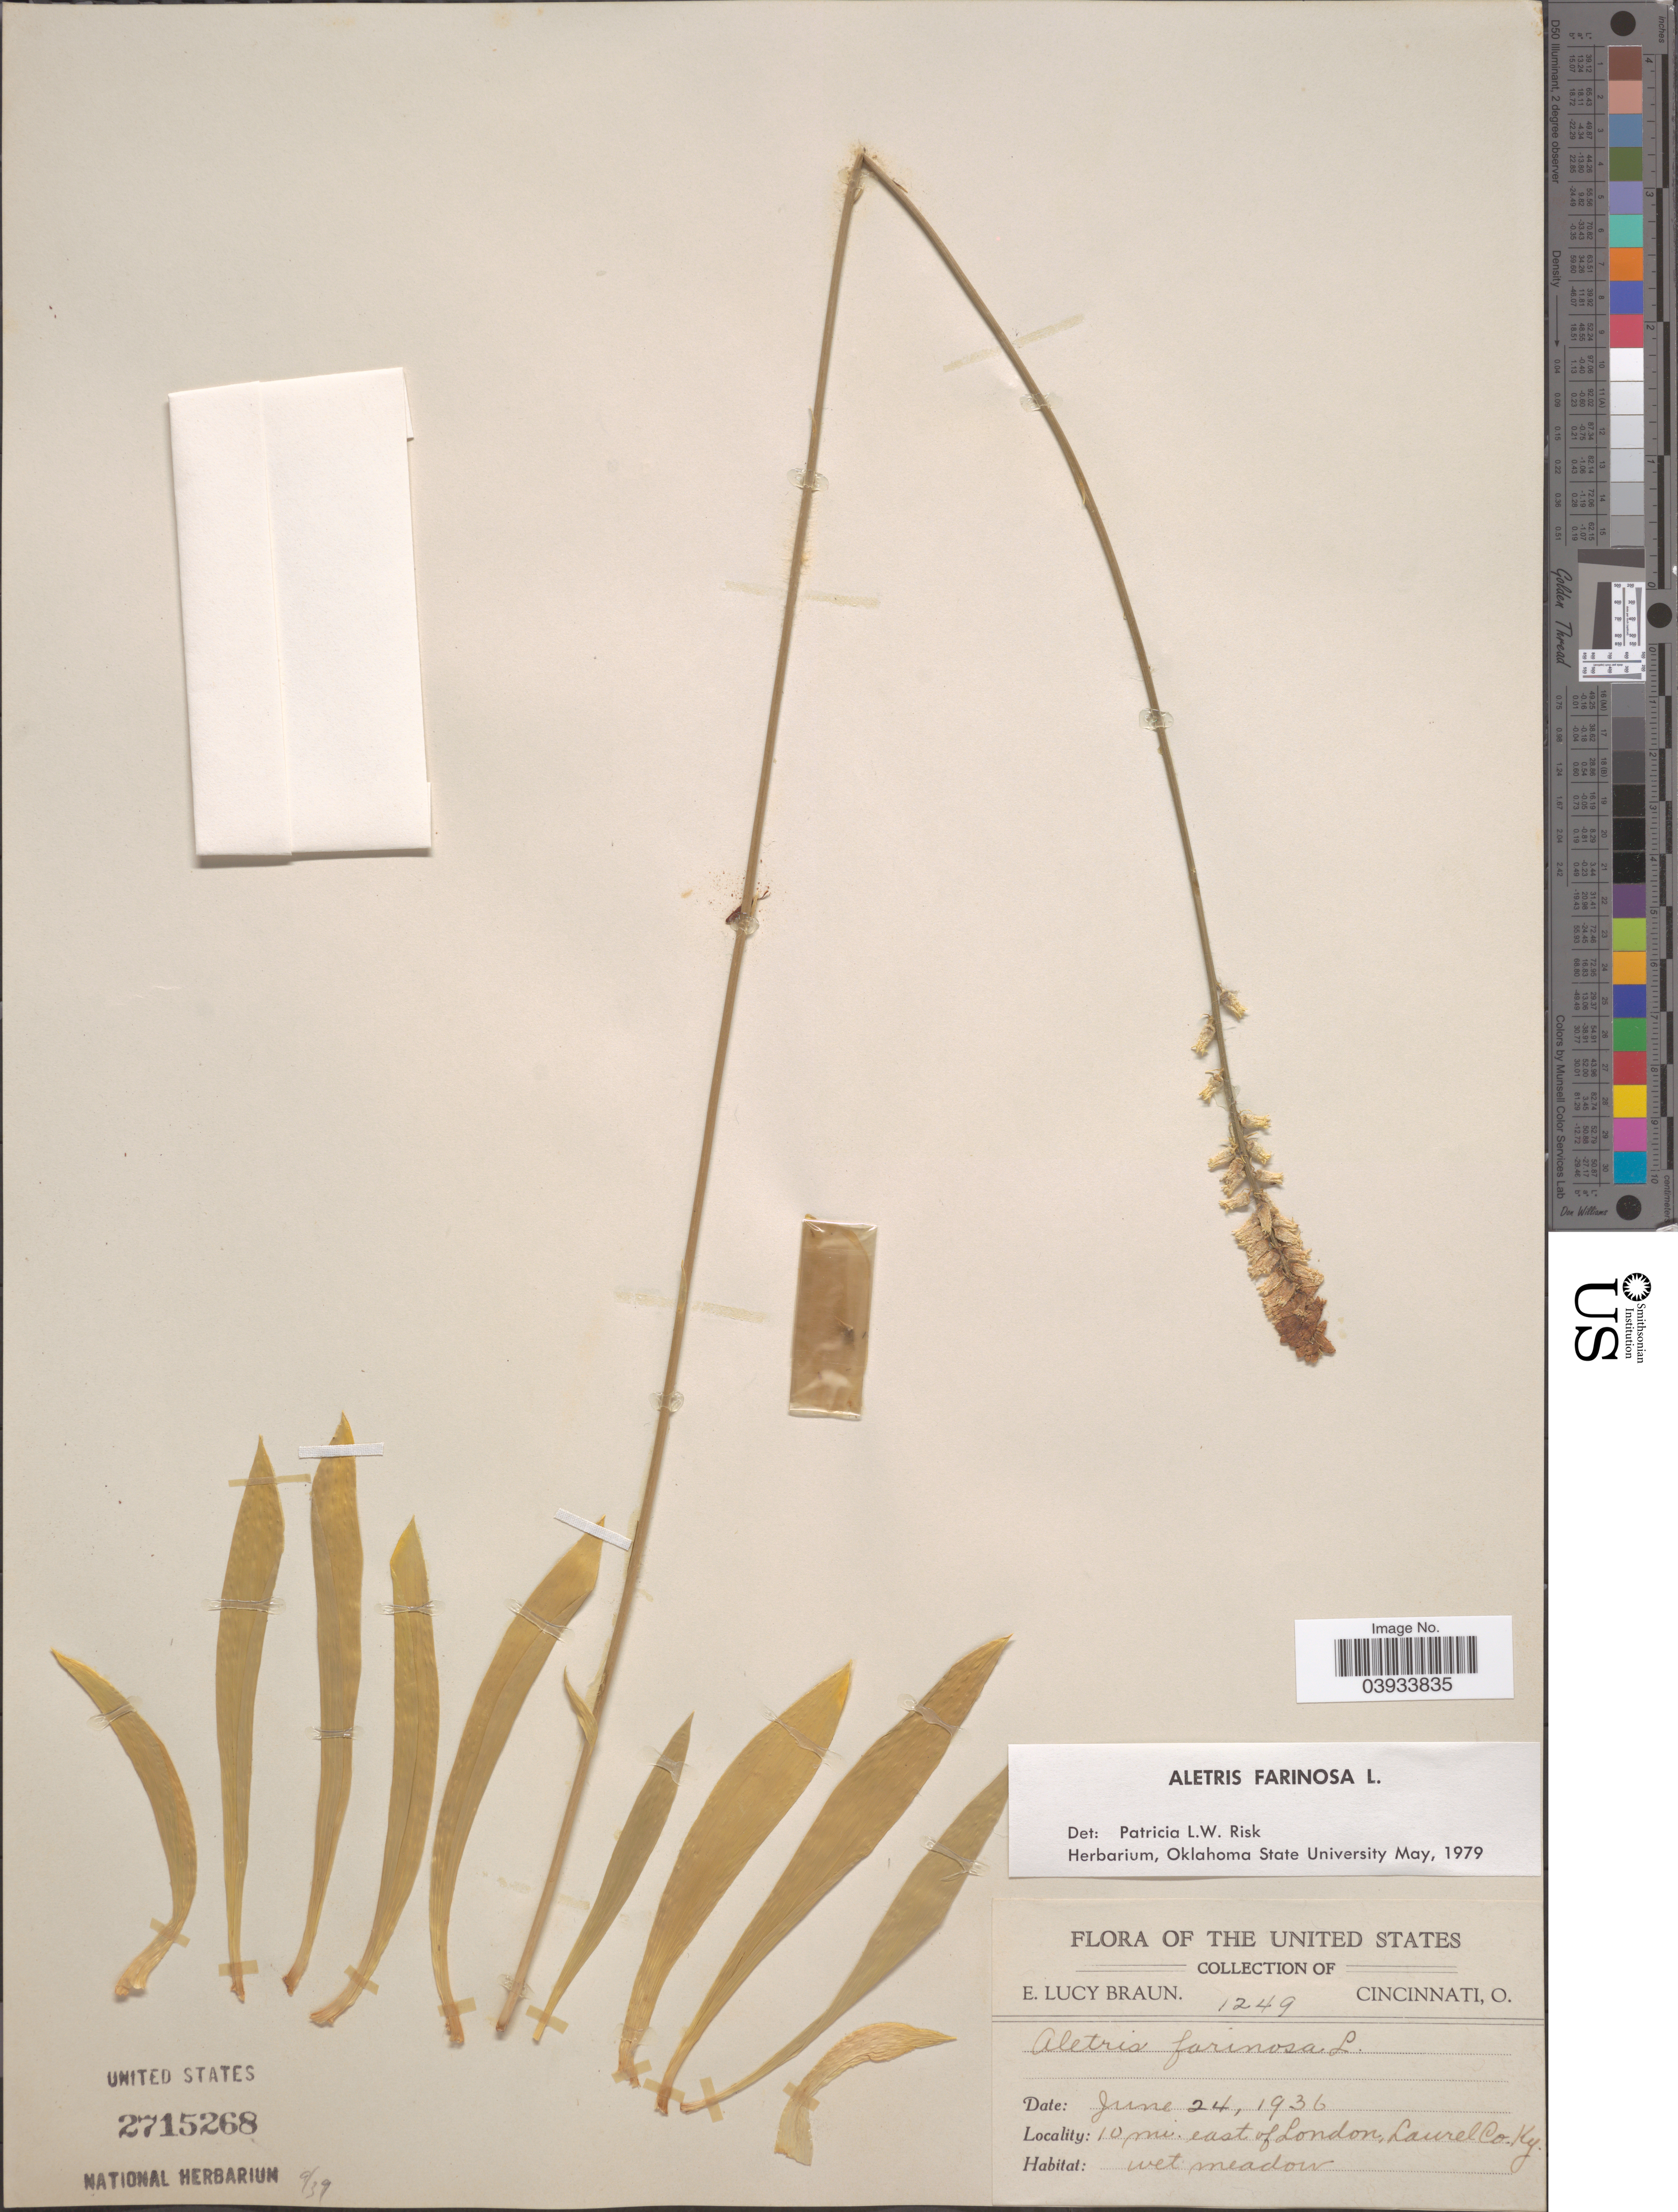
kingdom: Plantae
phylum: Tracheophyta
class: Liliopsida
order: Dioscoreales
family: Nartheciaceae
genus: Aletris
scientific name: Aletris farinosa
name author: L.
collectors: E. L. Braun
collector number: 1249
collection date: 1936-06-24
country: United States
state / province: Kentucky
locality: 10 mi. east of London, Laurel Co.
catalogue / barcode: US 2715268